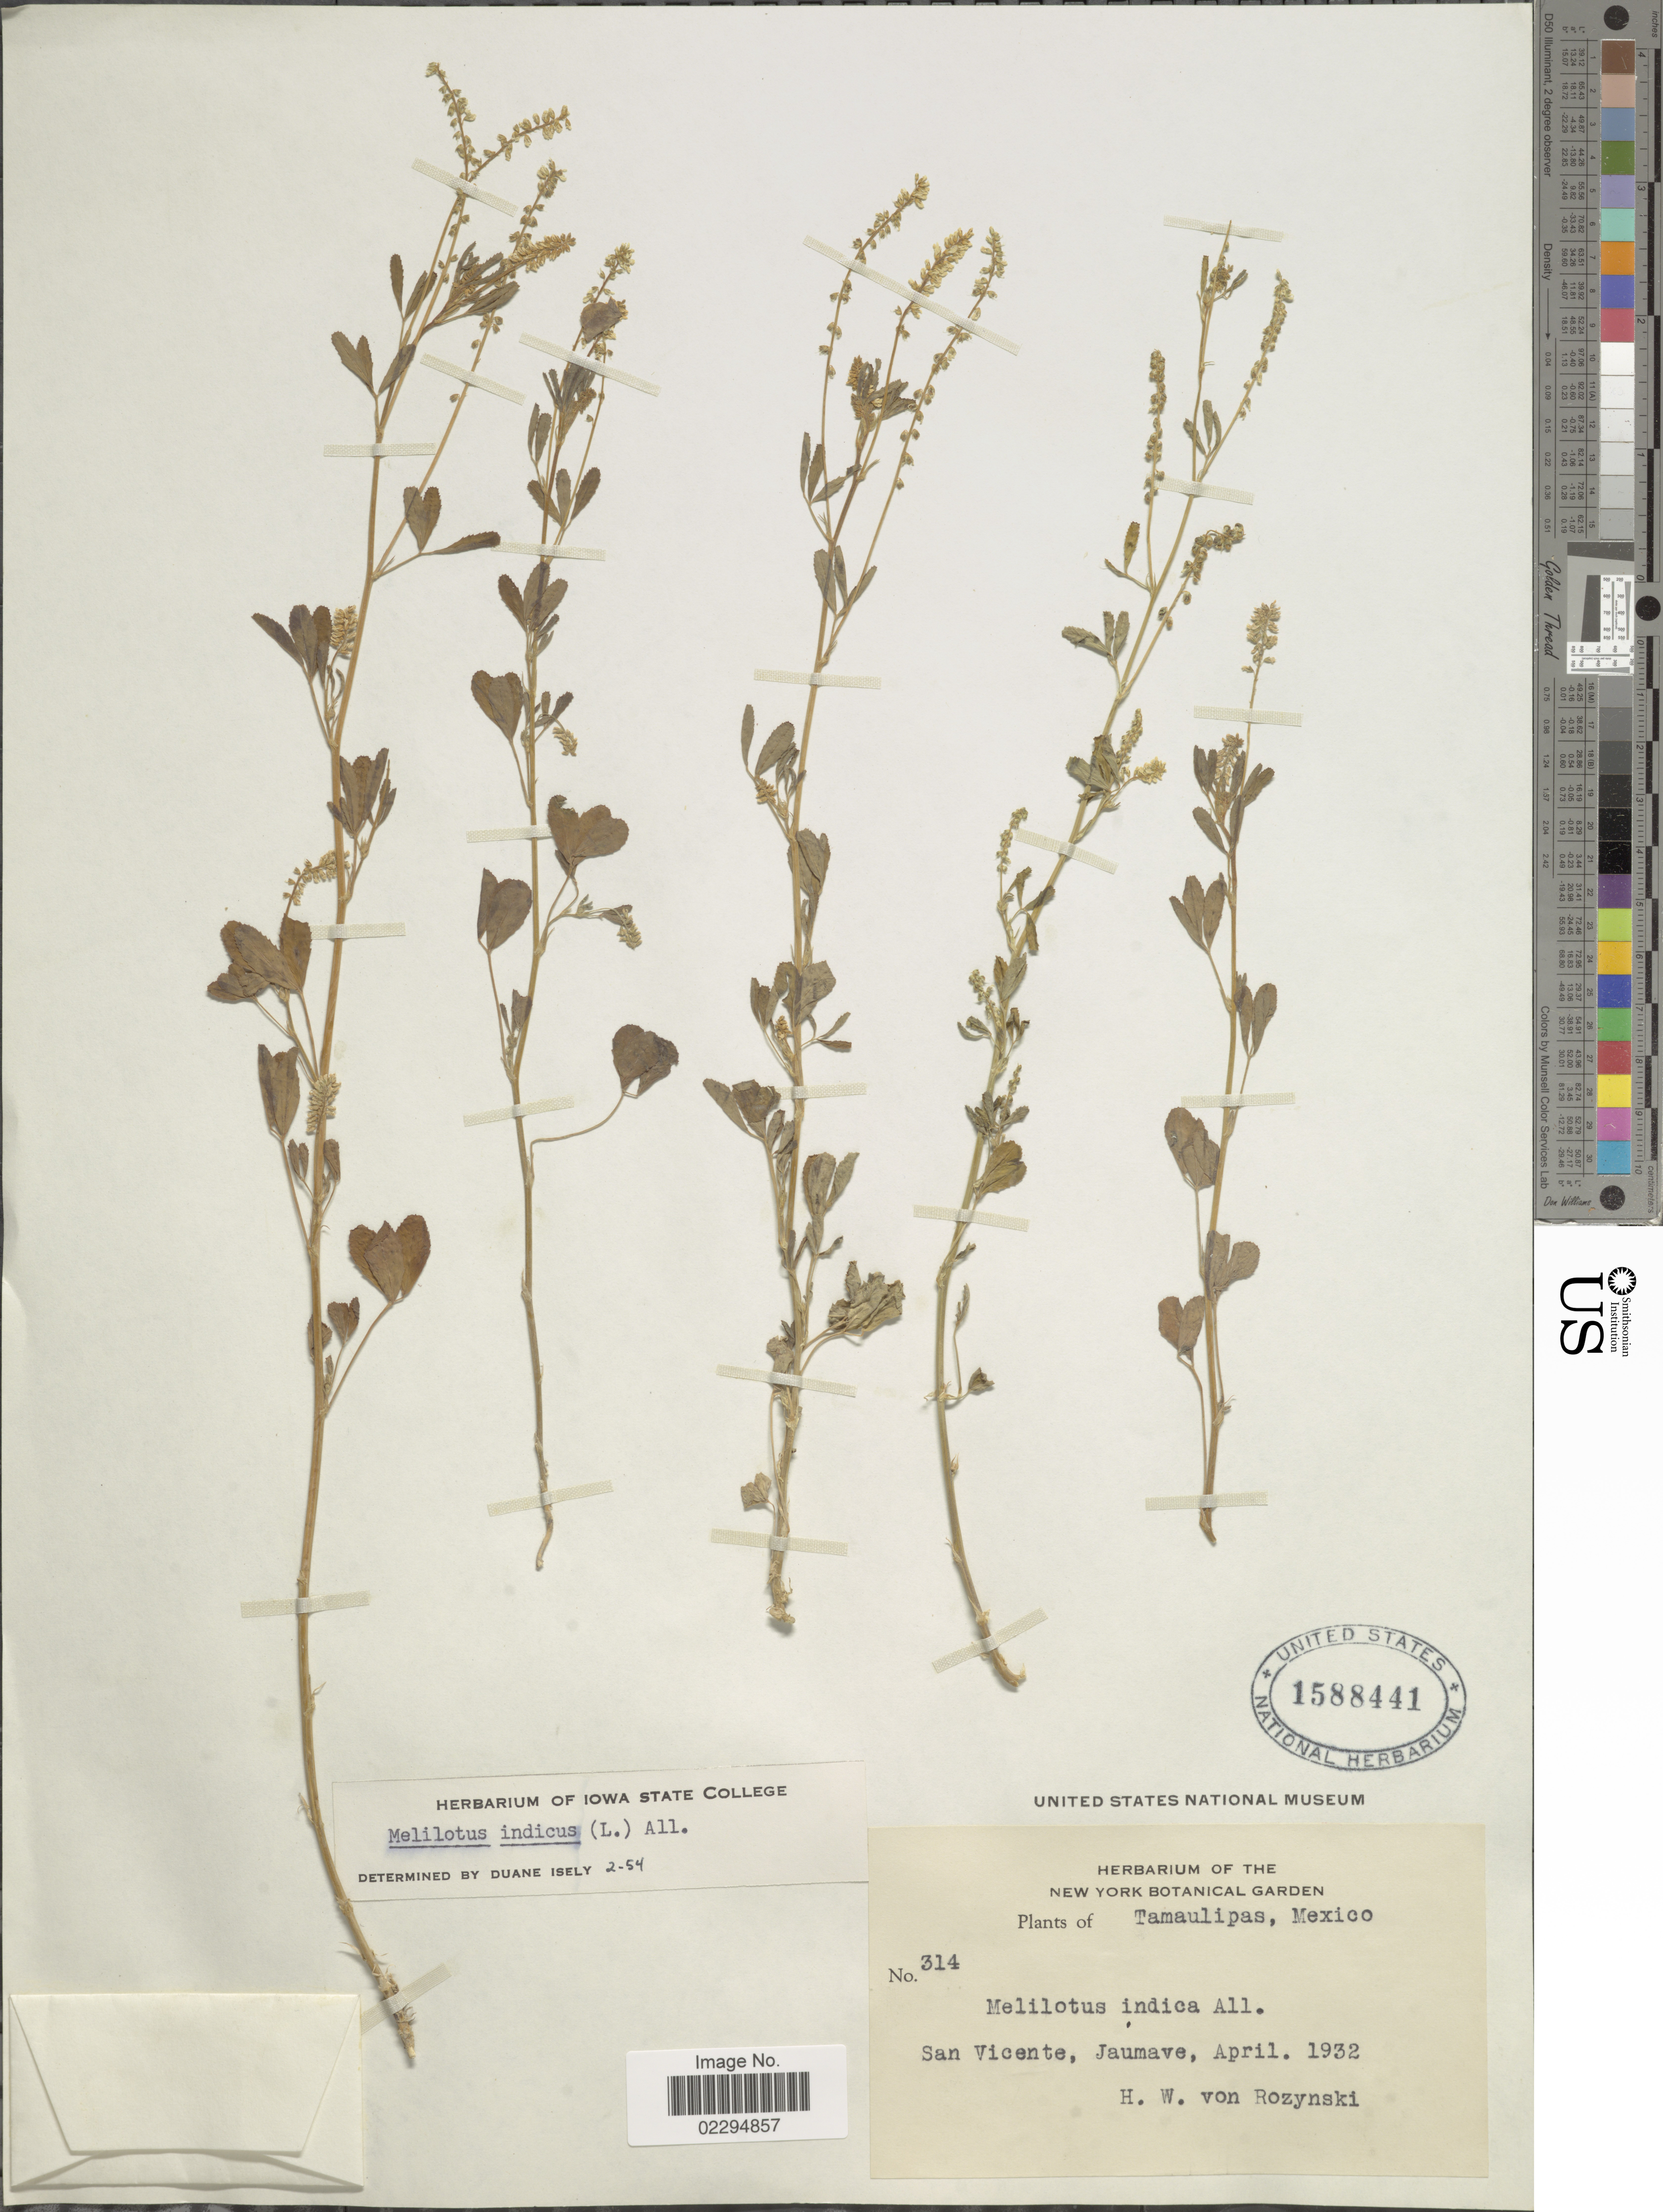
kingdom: Plantae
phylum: Tracheophyta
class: Magnoliopsida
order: Fabales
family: Fabaceae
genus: Melilotus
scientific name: Melilotus indicus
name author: (L.) All.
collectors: Rozynski, H. W. von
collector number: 314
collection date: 1932-04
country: Mexico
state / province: Tamaulipas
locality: San Vicente, Jaumave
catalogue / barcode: US 1588441